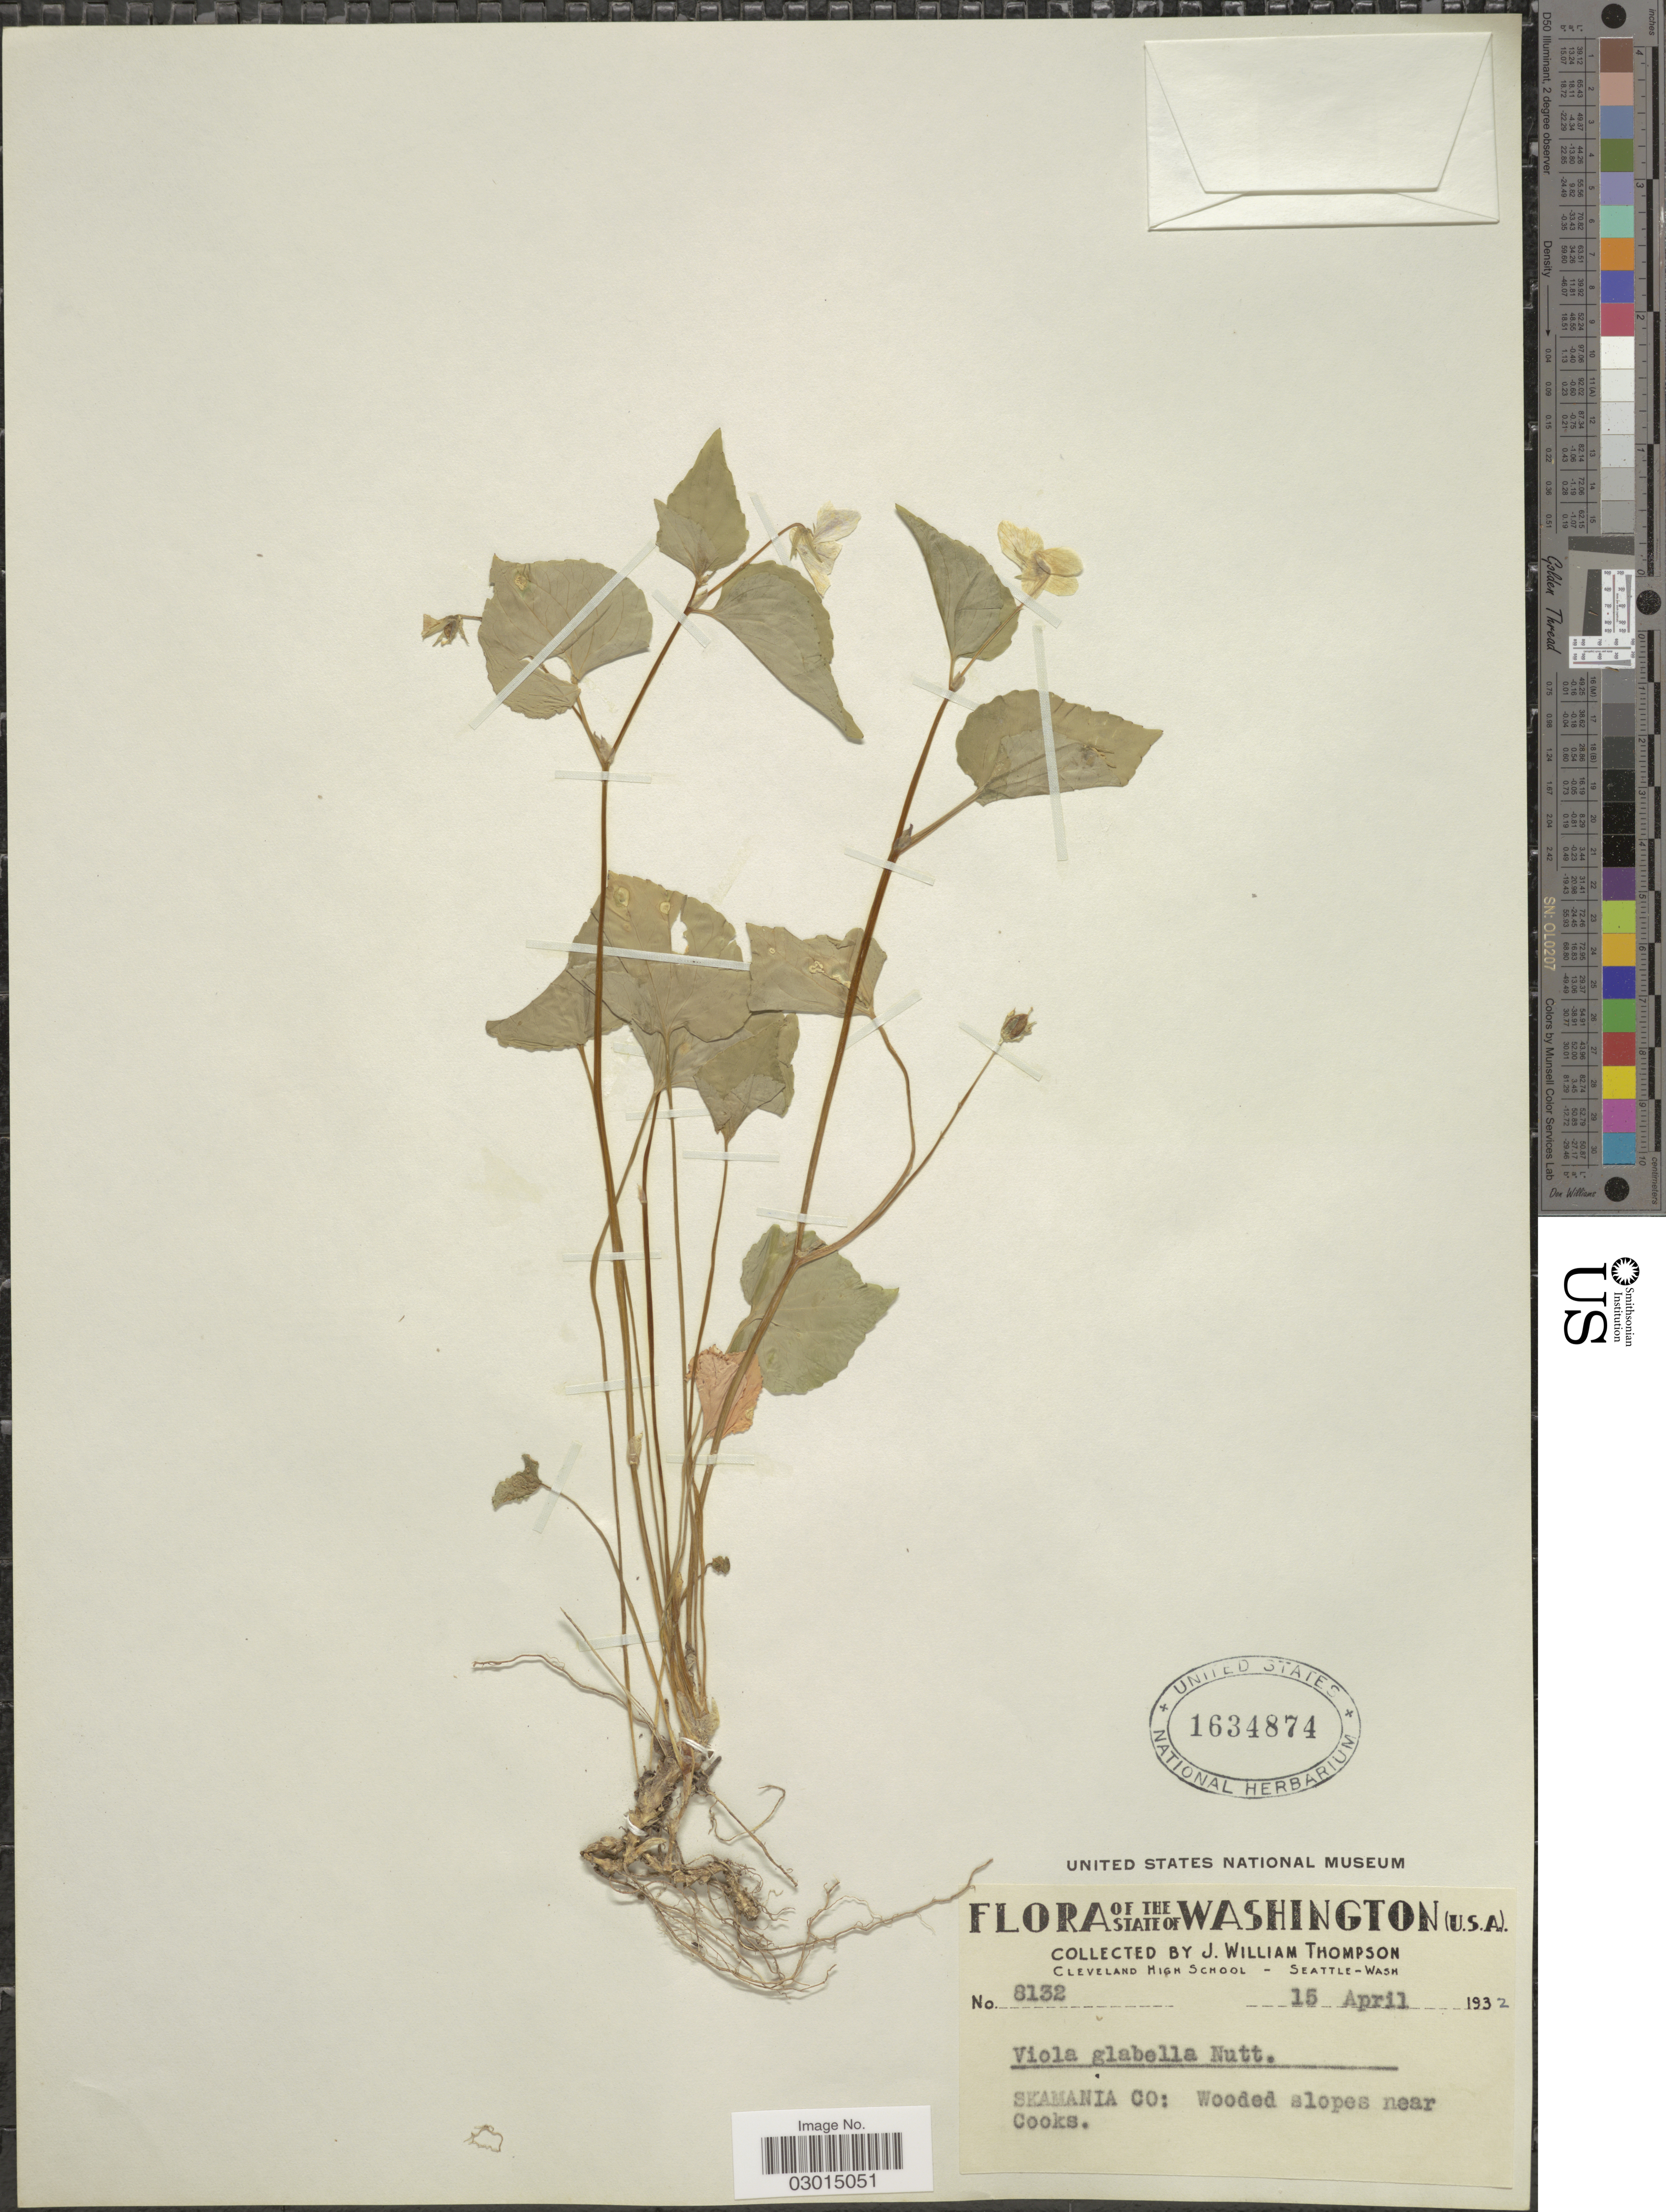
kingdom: Plantae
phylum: Tracheophyta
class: Magnoliopsida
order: Malpighiales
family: Violaceae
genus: Viola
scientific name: Viola glabella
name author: Nutt.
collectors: J. W. Thompson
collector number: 8132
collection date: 1932-04-15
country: United States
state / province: Washington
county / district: Skamania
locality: Skamania Co: Wooded slopes near Cooks.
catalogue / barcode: US 1634874